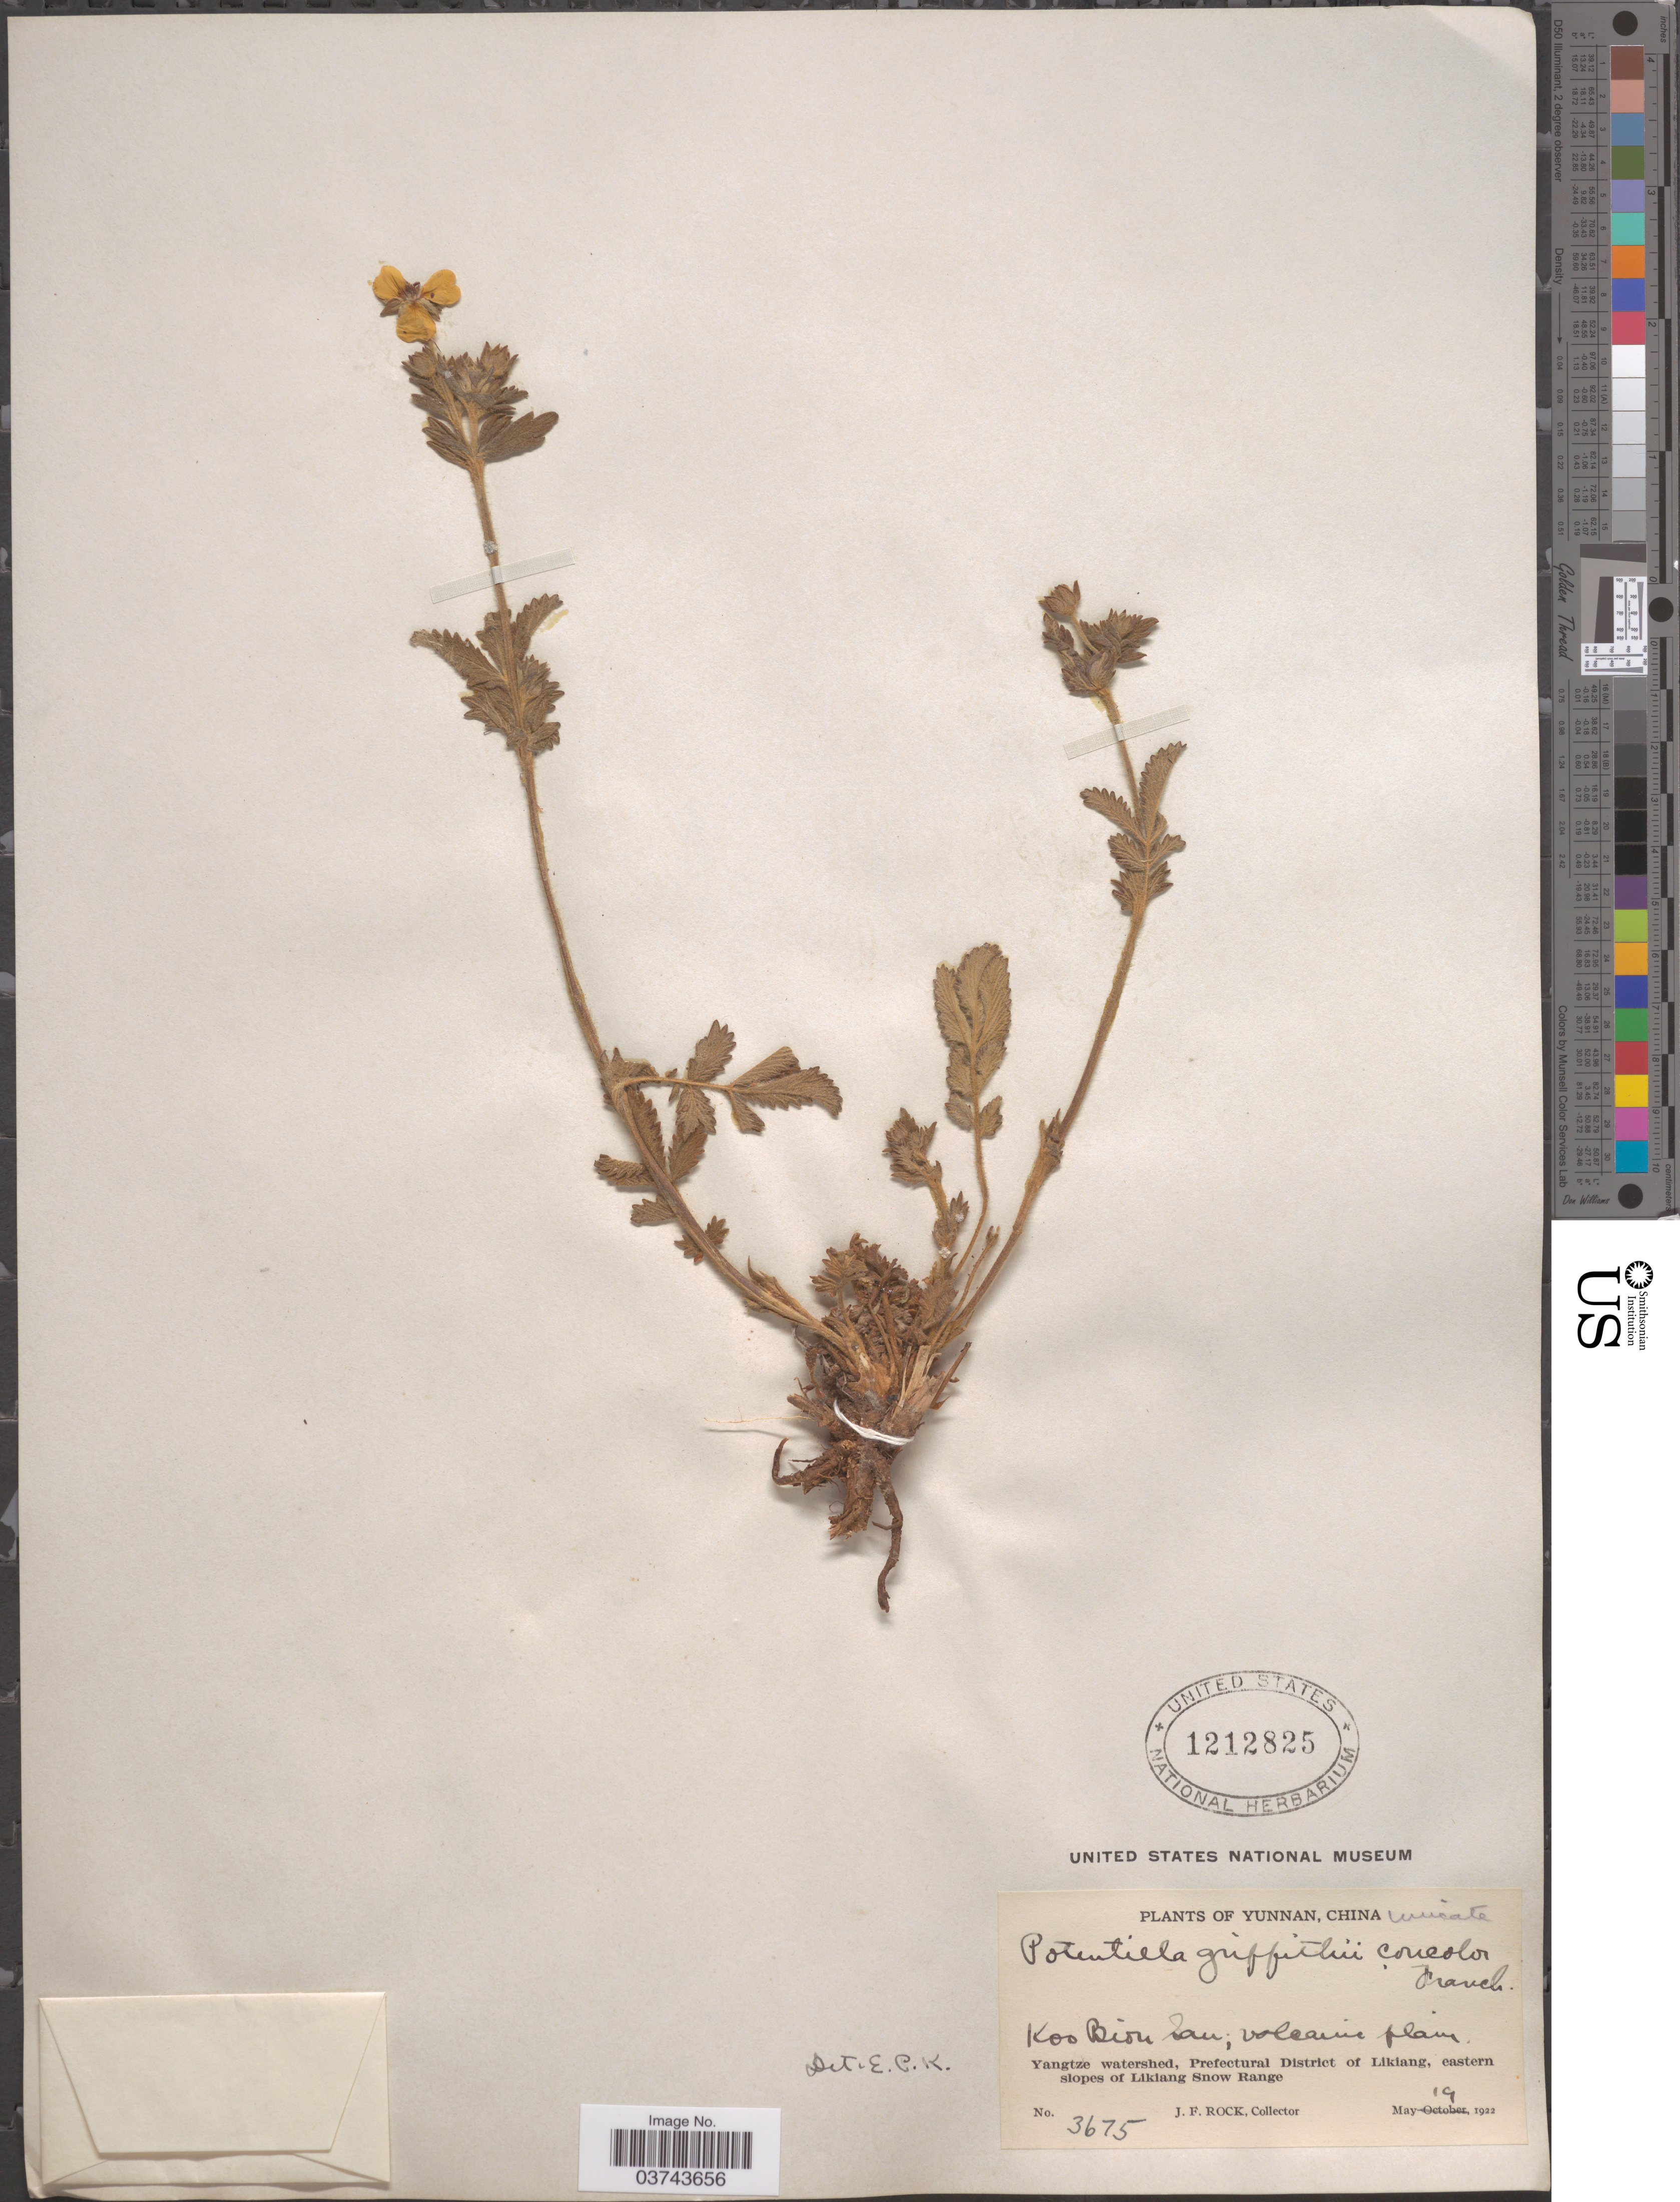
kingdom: Plantae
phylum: Tracheophyta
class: Magnoliopsida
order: Rosales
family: Rosaceae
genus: Potentilla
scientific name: Potentilla griffithii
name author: Hook. f.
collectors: J. Rock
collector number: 3675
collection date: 1922-05-19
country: China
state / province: Yunnan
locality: Koo Bion San; volcanic plain. [interpreted] Yangtze watershed, Prefectural District of Likiang, eastern slopes of Likiang Snow Range.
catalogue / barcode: US 1212825